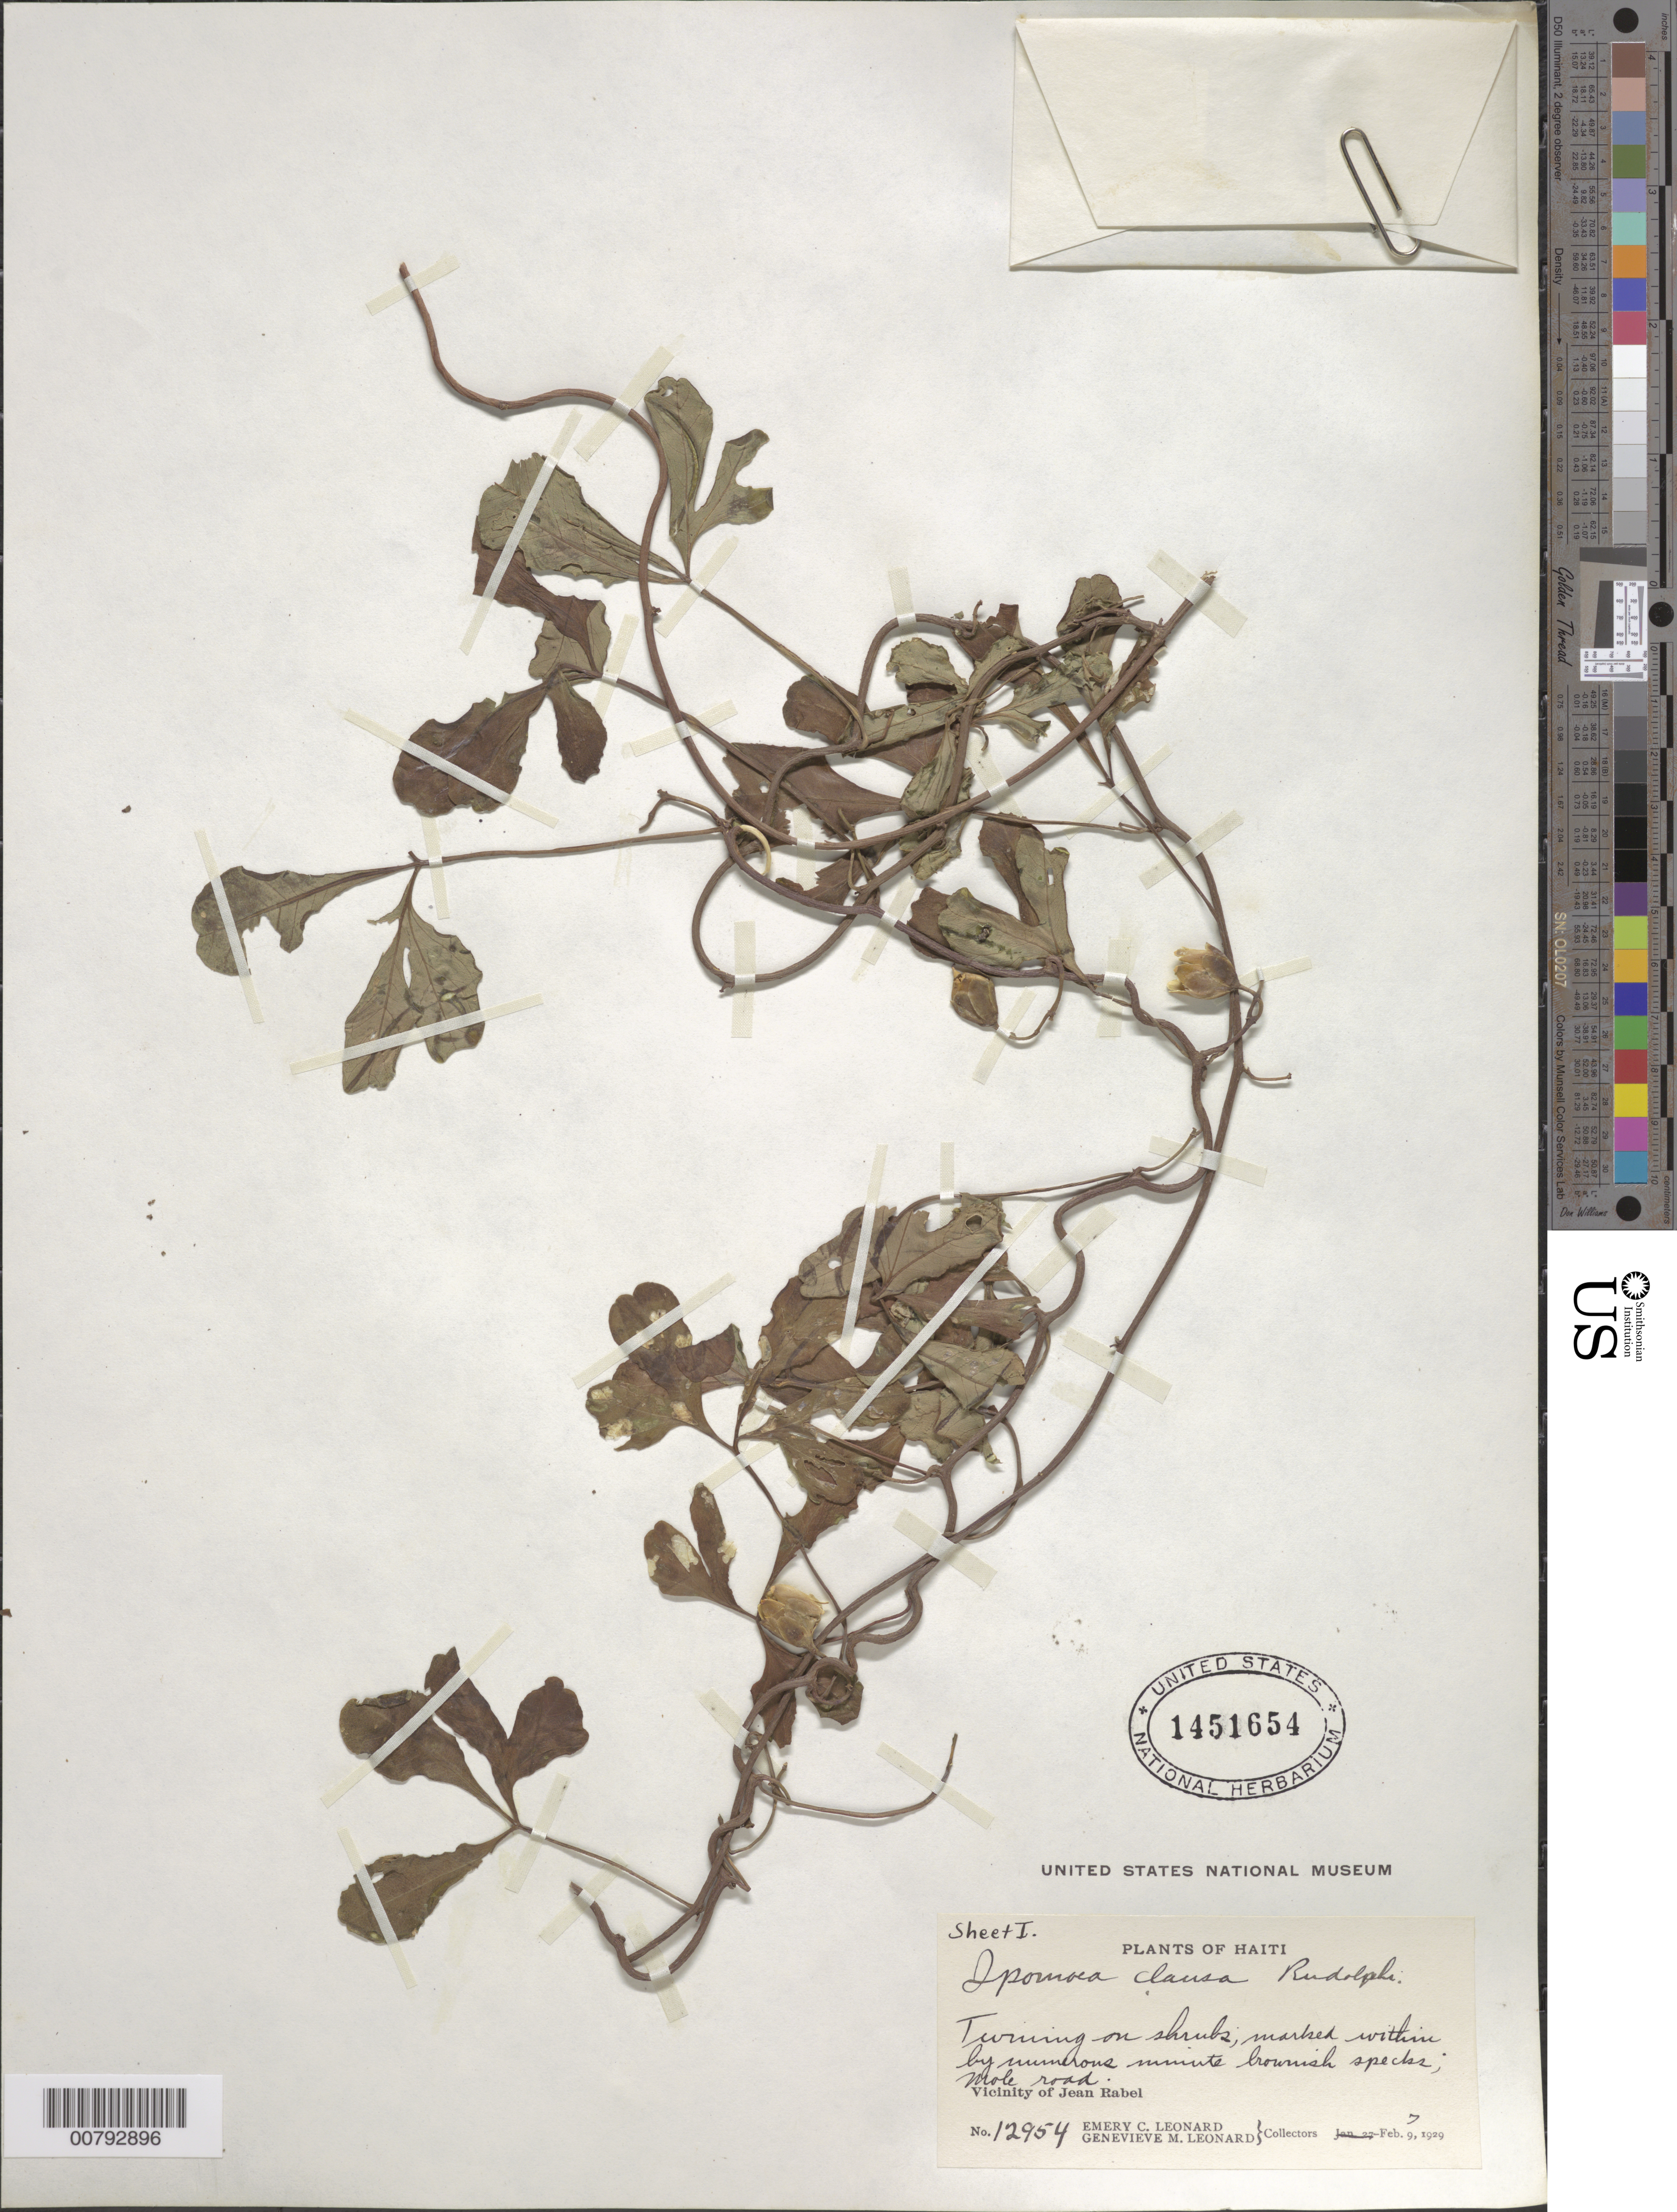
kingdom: Plantae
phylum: Tracheophyta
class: Magnoliopsida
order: Solanales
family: Convolvulaceae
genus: Ipomoea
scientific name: Ipomoea clausa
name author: Rudolph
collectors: E. C. Leonard & G. M. Leonard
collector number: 12954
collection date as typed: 07 Feb 1929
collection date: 1929-02-07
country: Haiti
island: Hispaniola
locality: Vicinity of Jean Rabel, Mole road.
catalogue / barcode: US 1451654